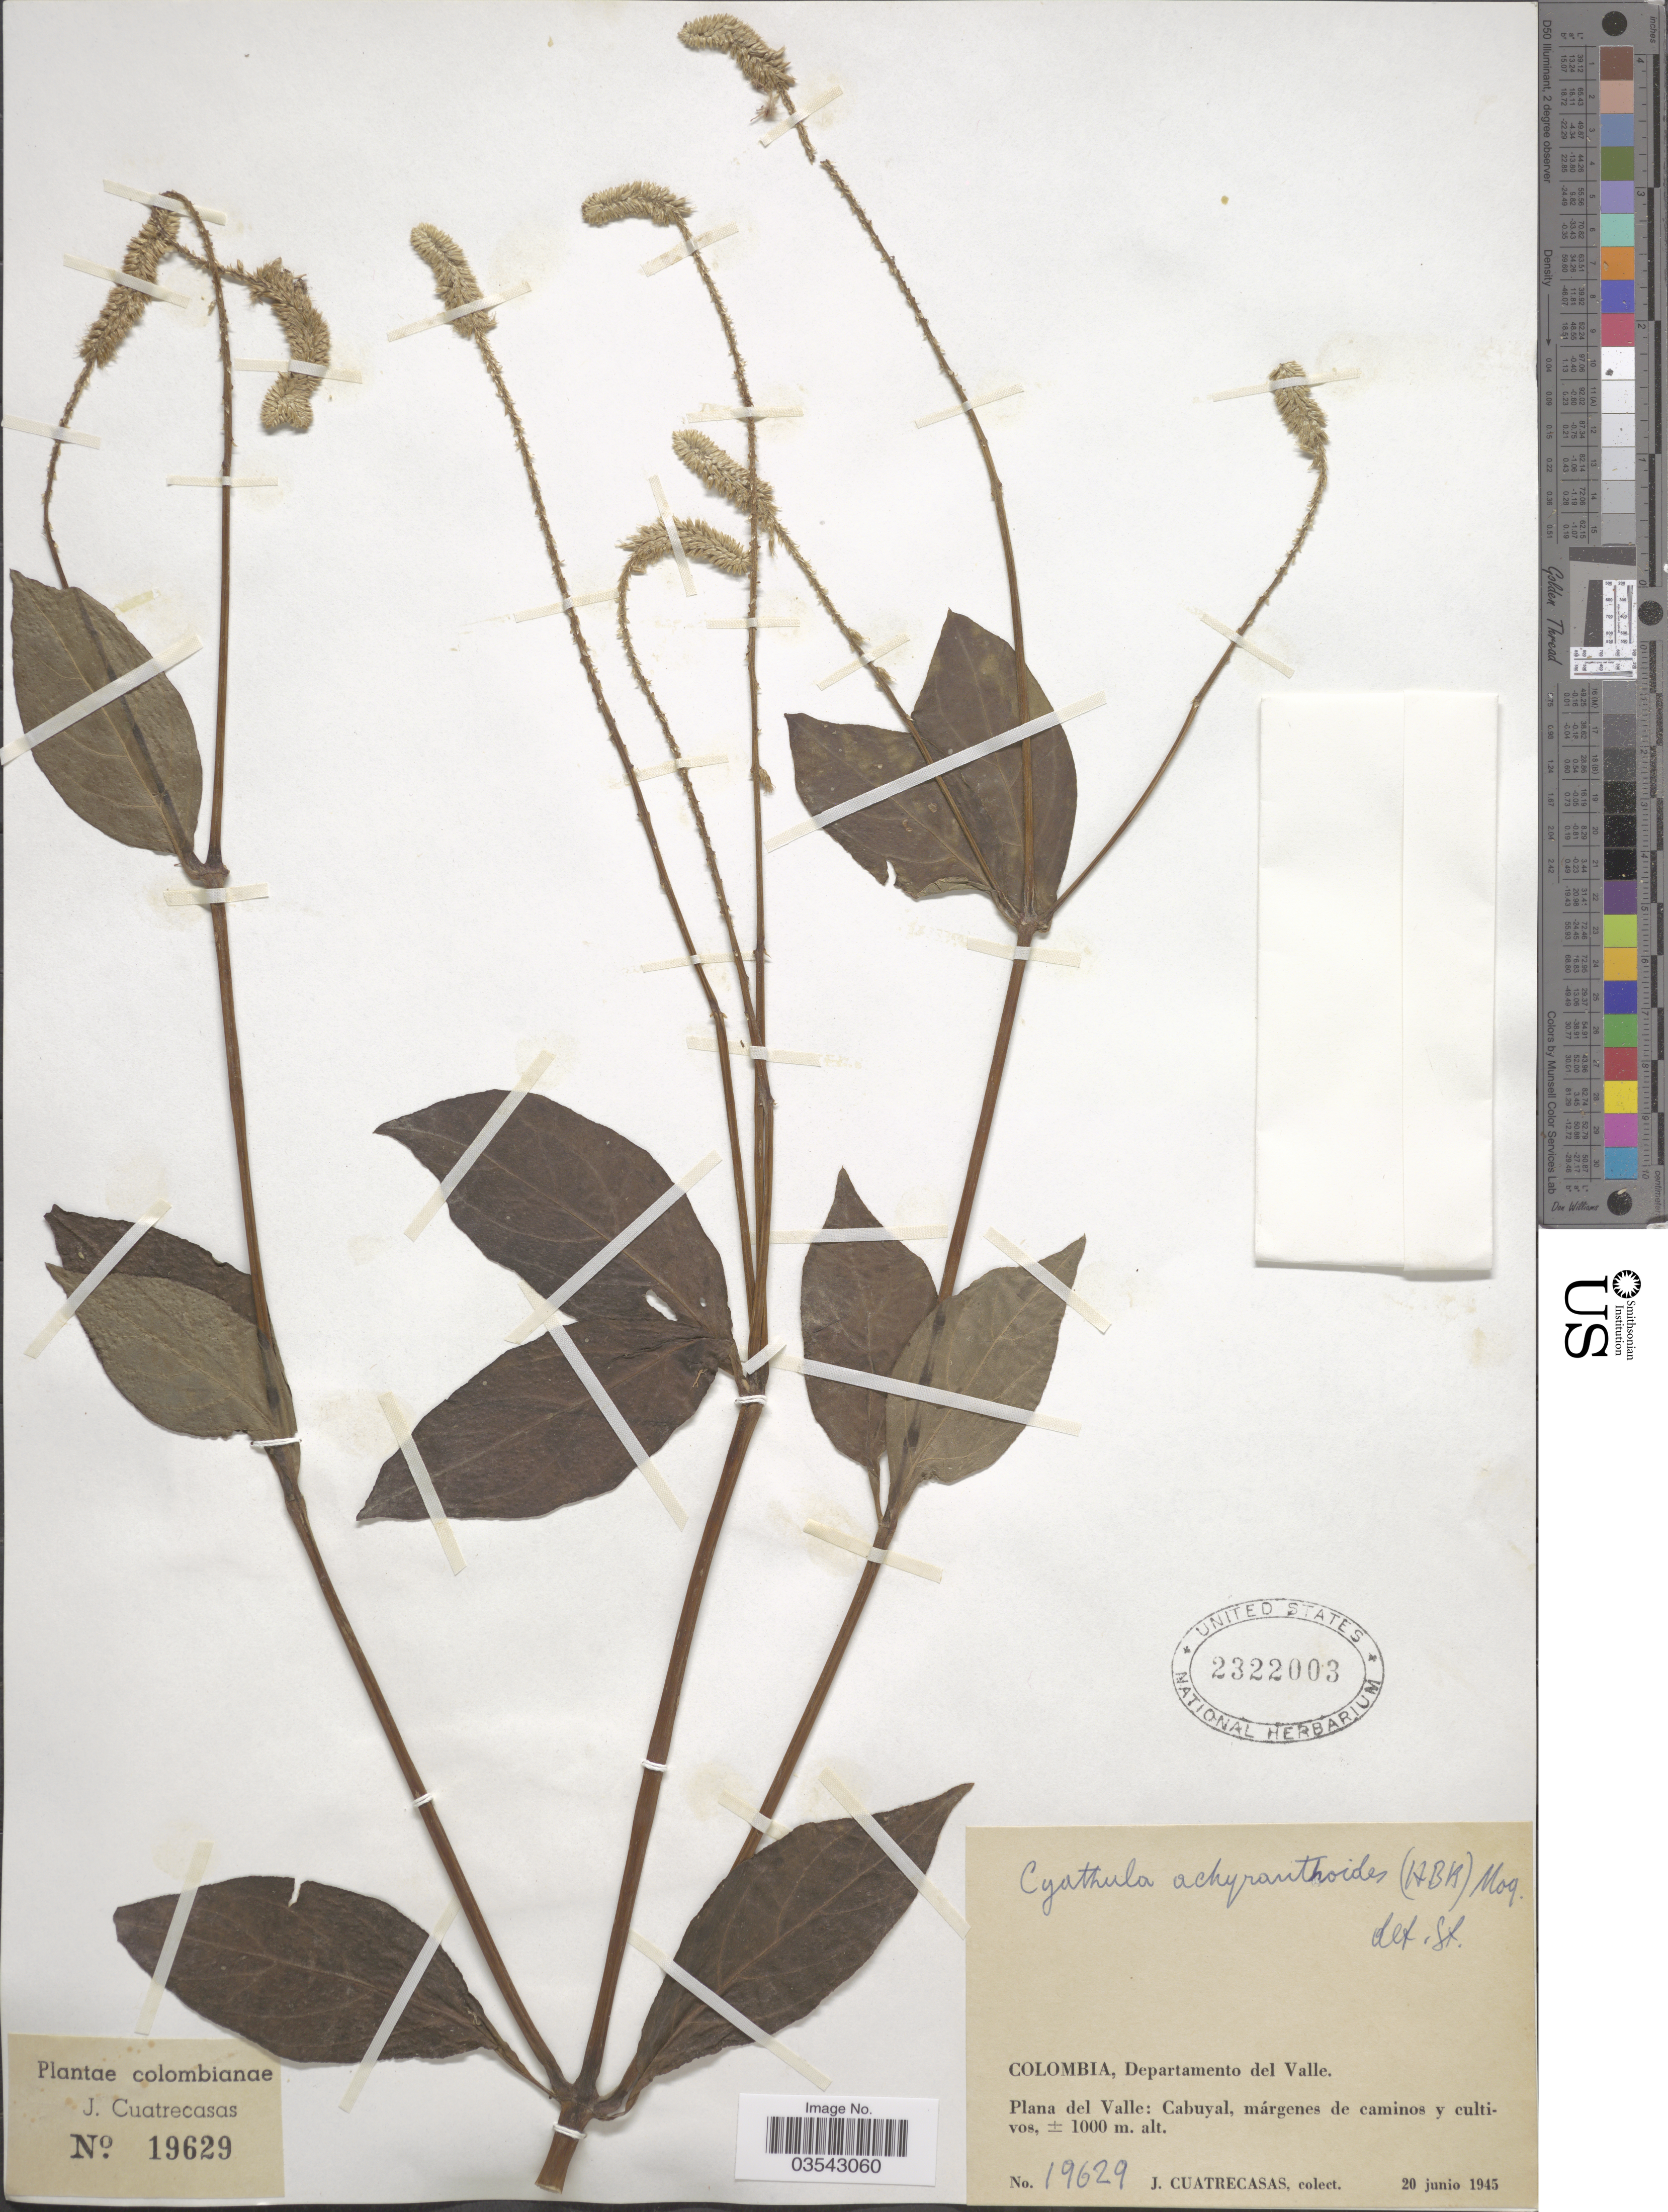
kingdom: Plantae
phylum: Tracheophyta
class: Magnoliopsida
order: Caryophyllales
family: Amaranthaceae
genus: Cyathula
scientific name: Cyathula achyranthoides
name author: (Kunth) Moq.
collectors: J. Cuatrecasas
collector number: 19629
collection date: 1945-06-20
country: Colombia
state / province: Valle del Cauca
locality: Departamento del Valle. Plana del Valle: Cabuyal, márgenes de caminos y cultivos.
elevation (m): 1000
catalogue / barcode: US 2322003